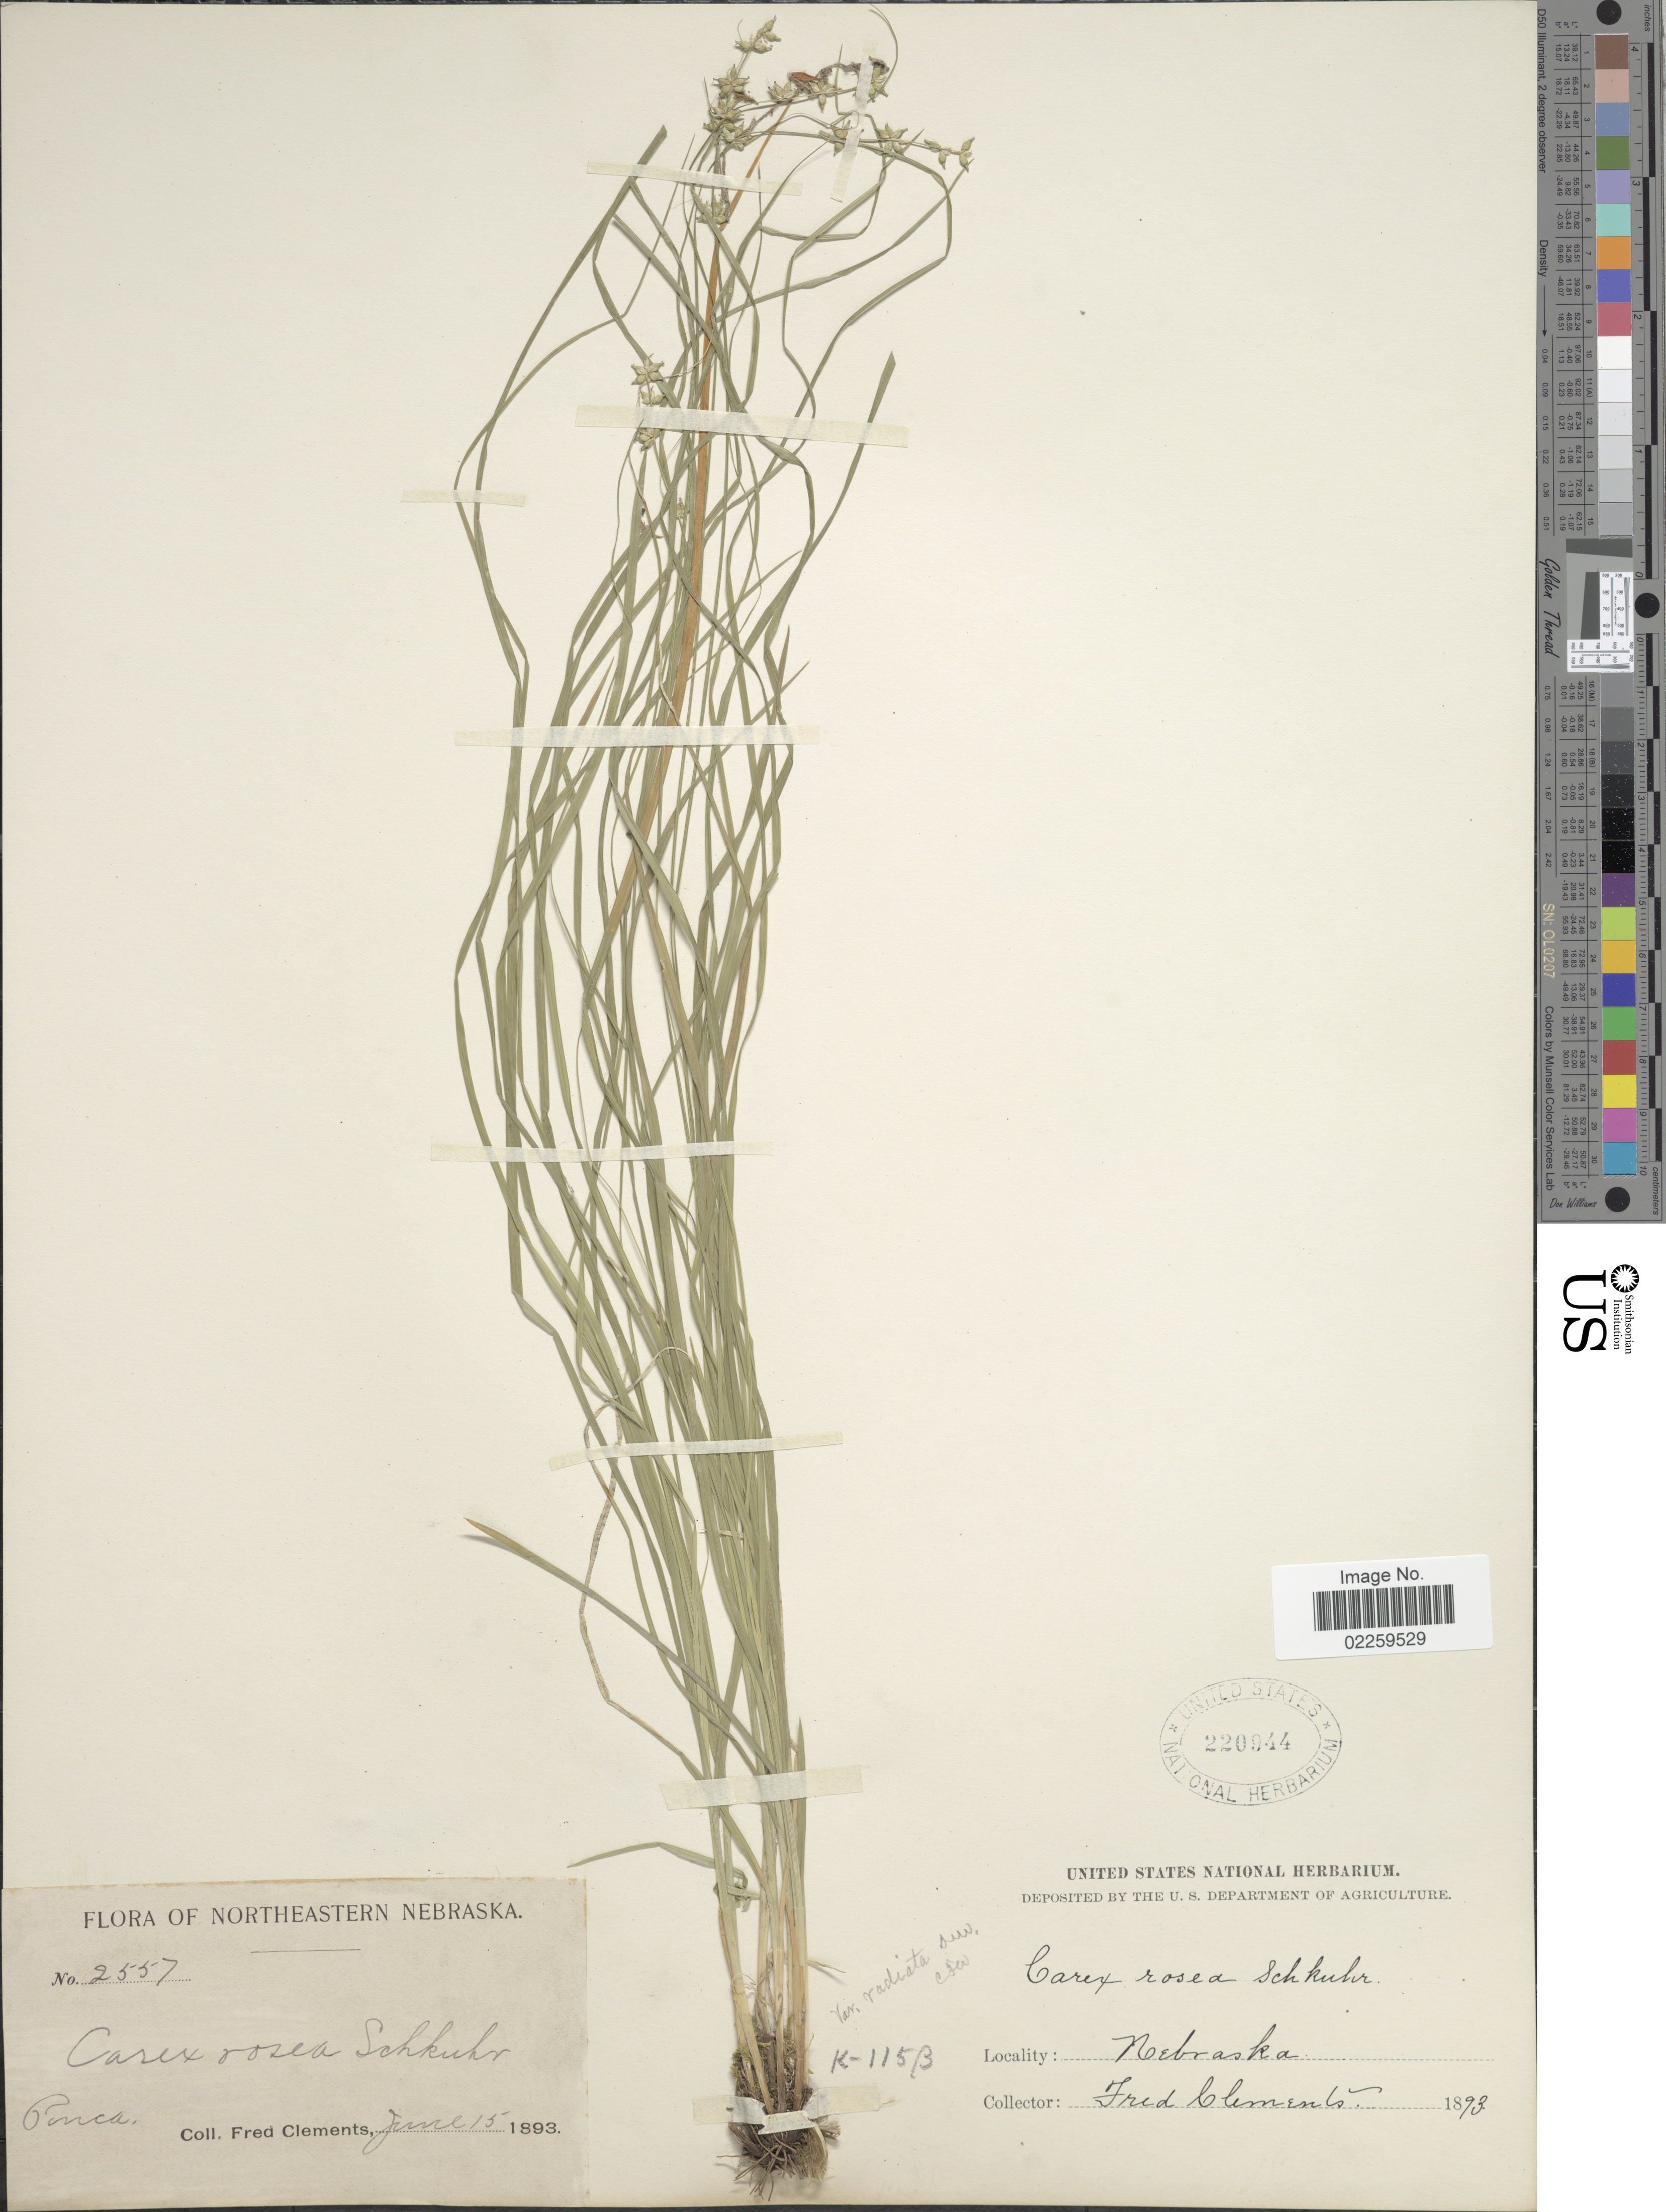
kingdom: Plantae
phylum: Tracheophyta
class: Liliopsida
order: Poales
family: Cyperaceae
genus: Carex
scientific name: Carex rosea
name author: Willd.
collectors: F. Clements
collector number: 2557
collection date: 1893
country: United States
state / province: Nebraska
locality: Nebraska. Ponca, Northeastern Nebraska.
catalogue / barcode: US 220944